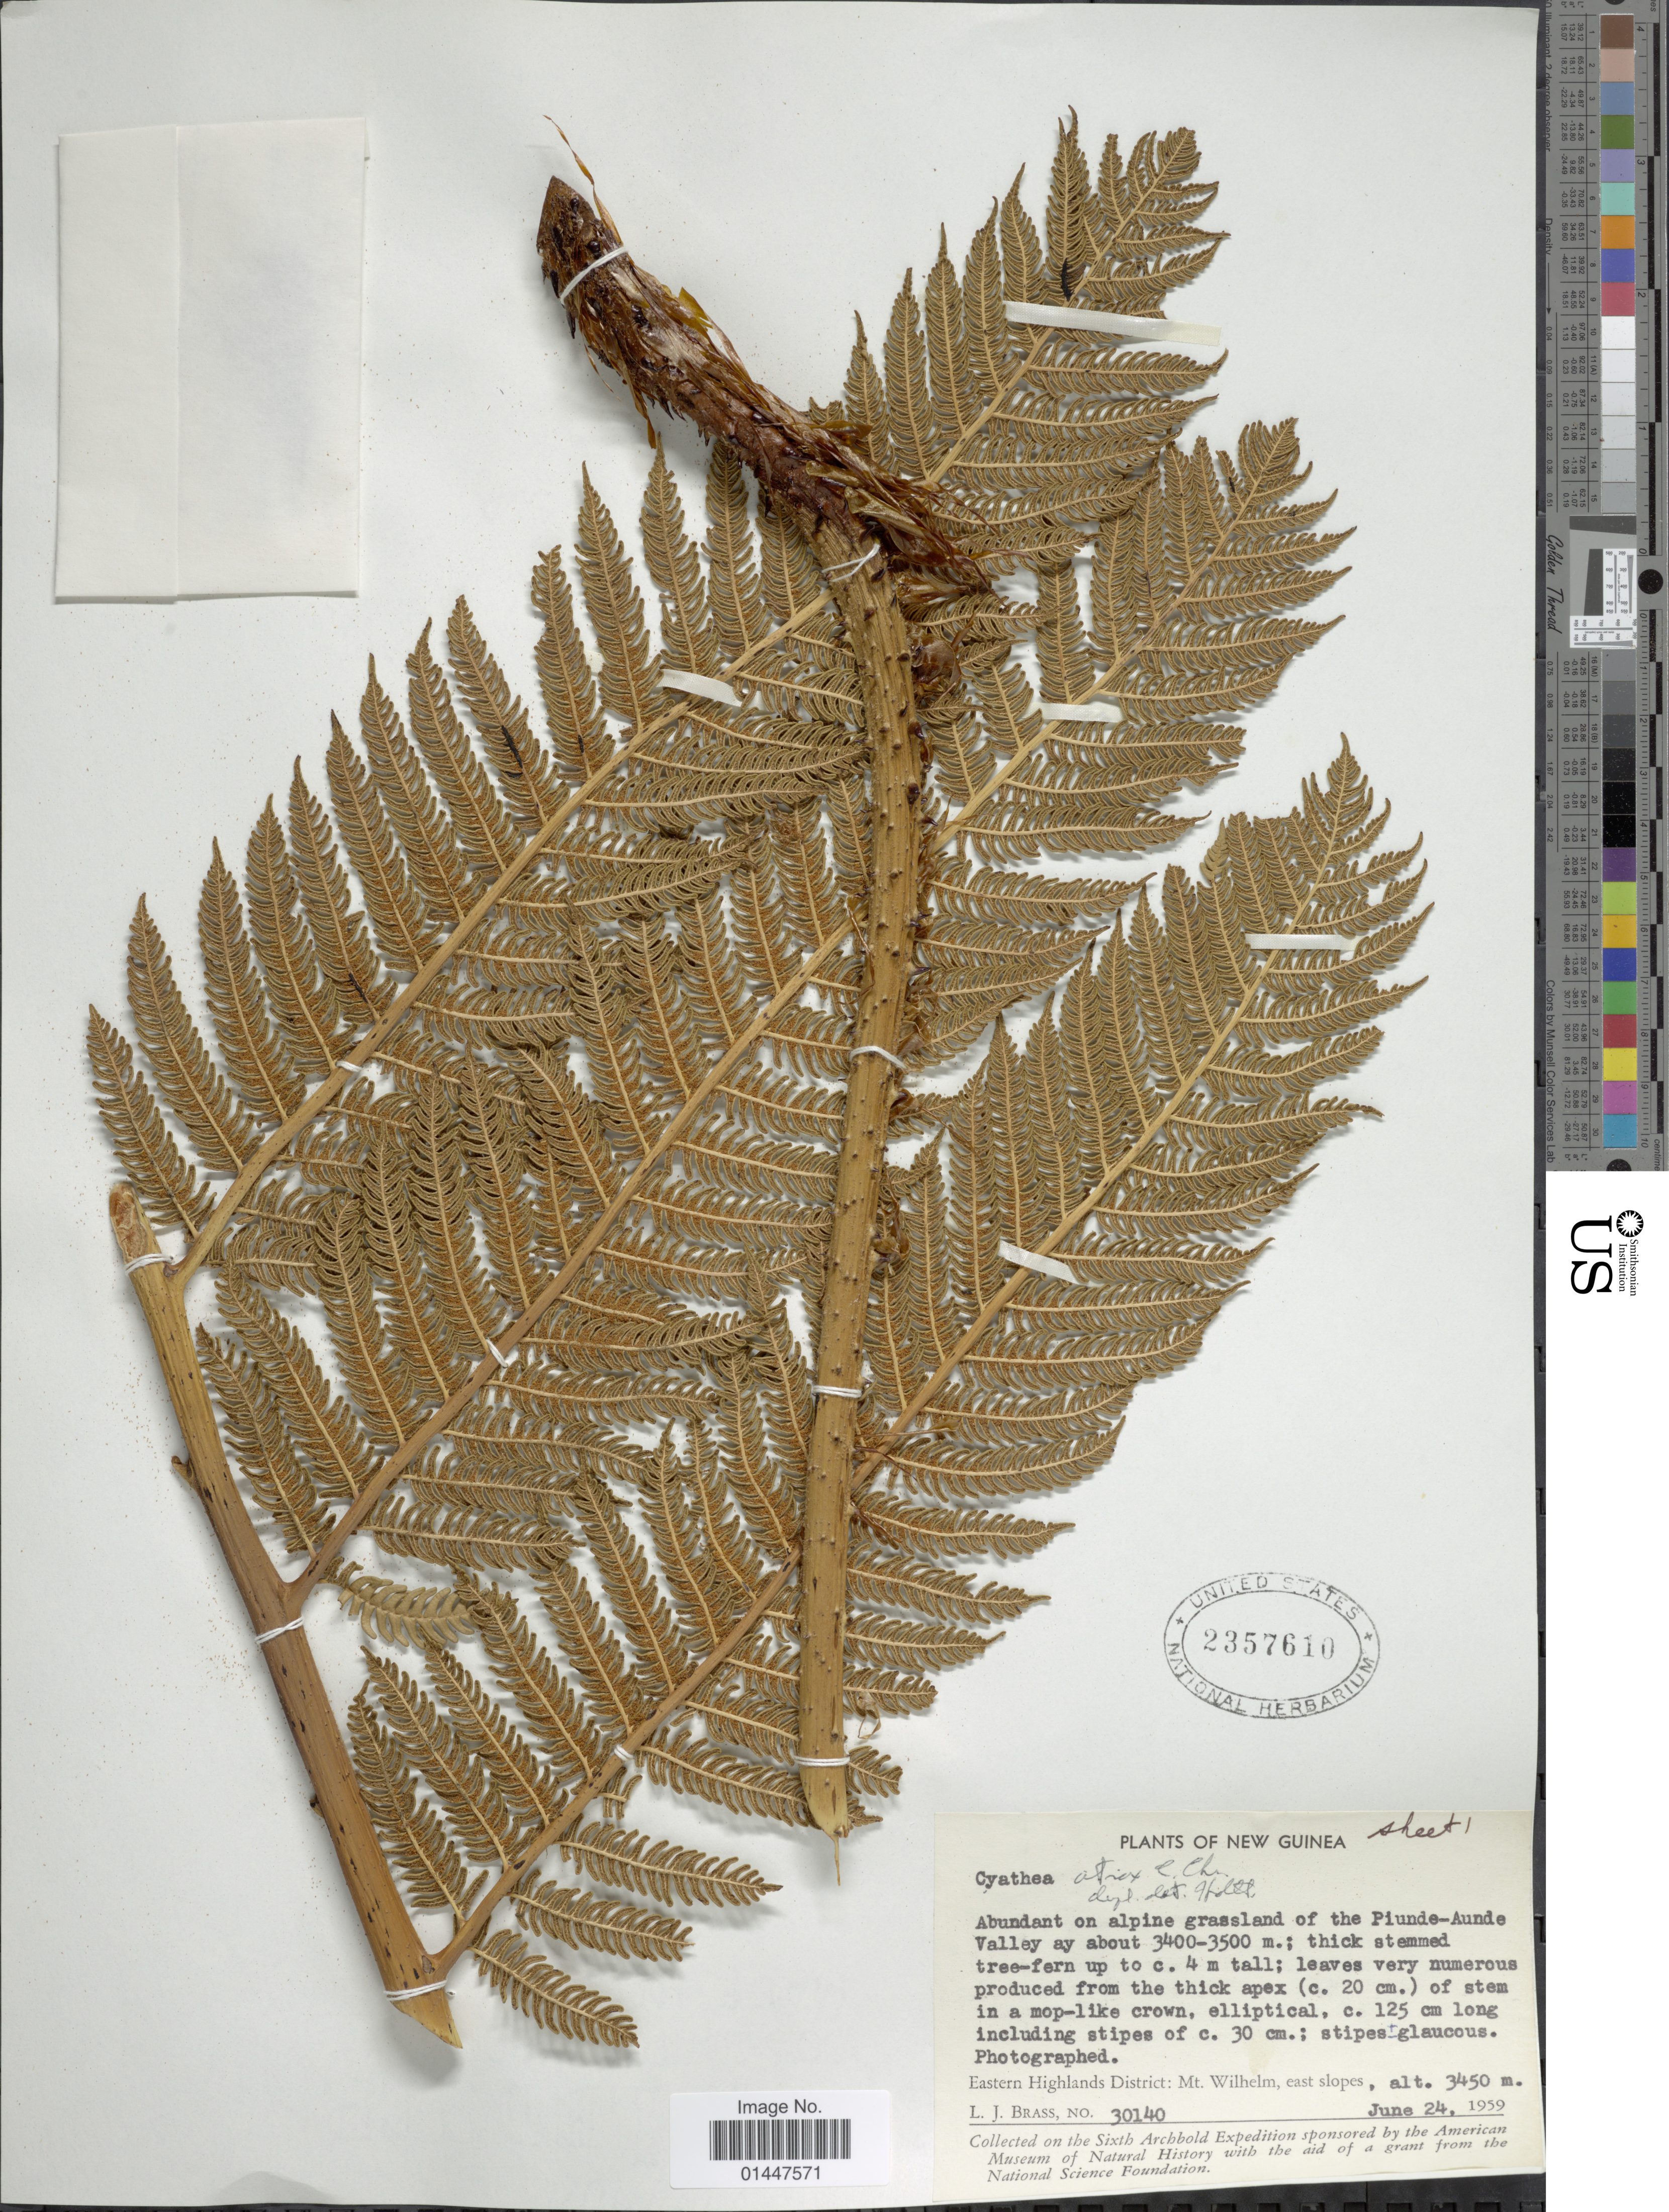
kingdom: Plantae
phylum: Tracheophyta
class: Polypodiopsida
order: Cyatheales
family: Cyatheaceae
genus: Sphaeropteris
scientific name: Sphaeropteris atrox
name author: (C. Chr.) R.M. Tryon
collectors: L. J. Brass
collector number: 30140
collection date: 1959-06-24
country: Papua New Guinea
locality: New Guinea. Abundant on grassland of the Piunde-Aunde Valley. Eastern Highlands Distrsict; Mt. Wilhelm, east slopes.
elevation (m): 3450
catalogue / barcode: US 2357610